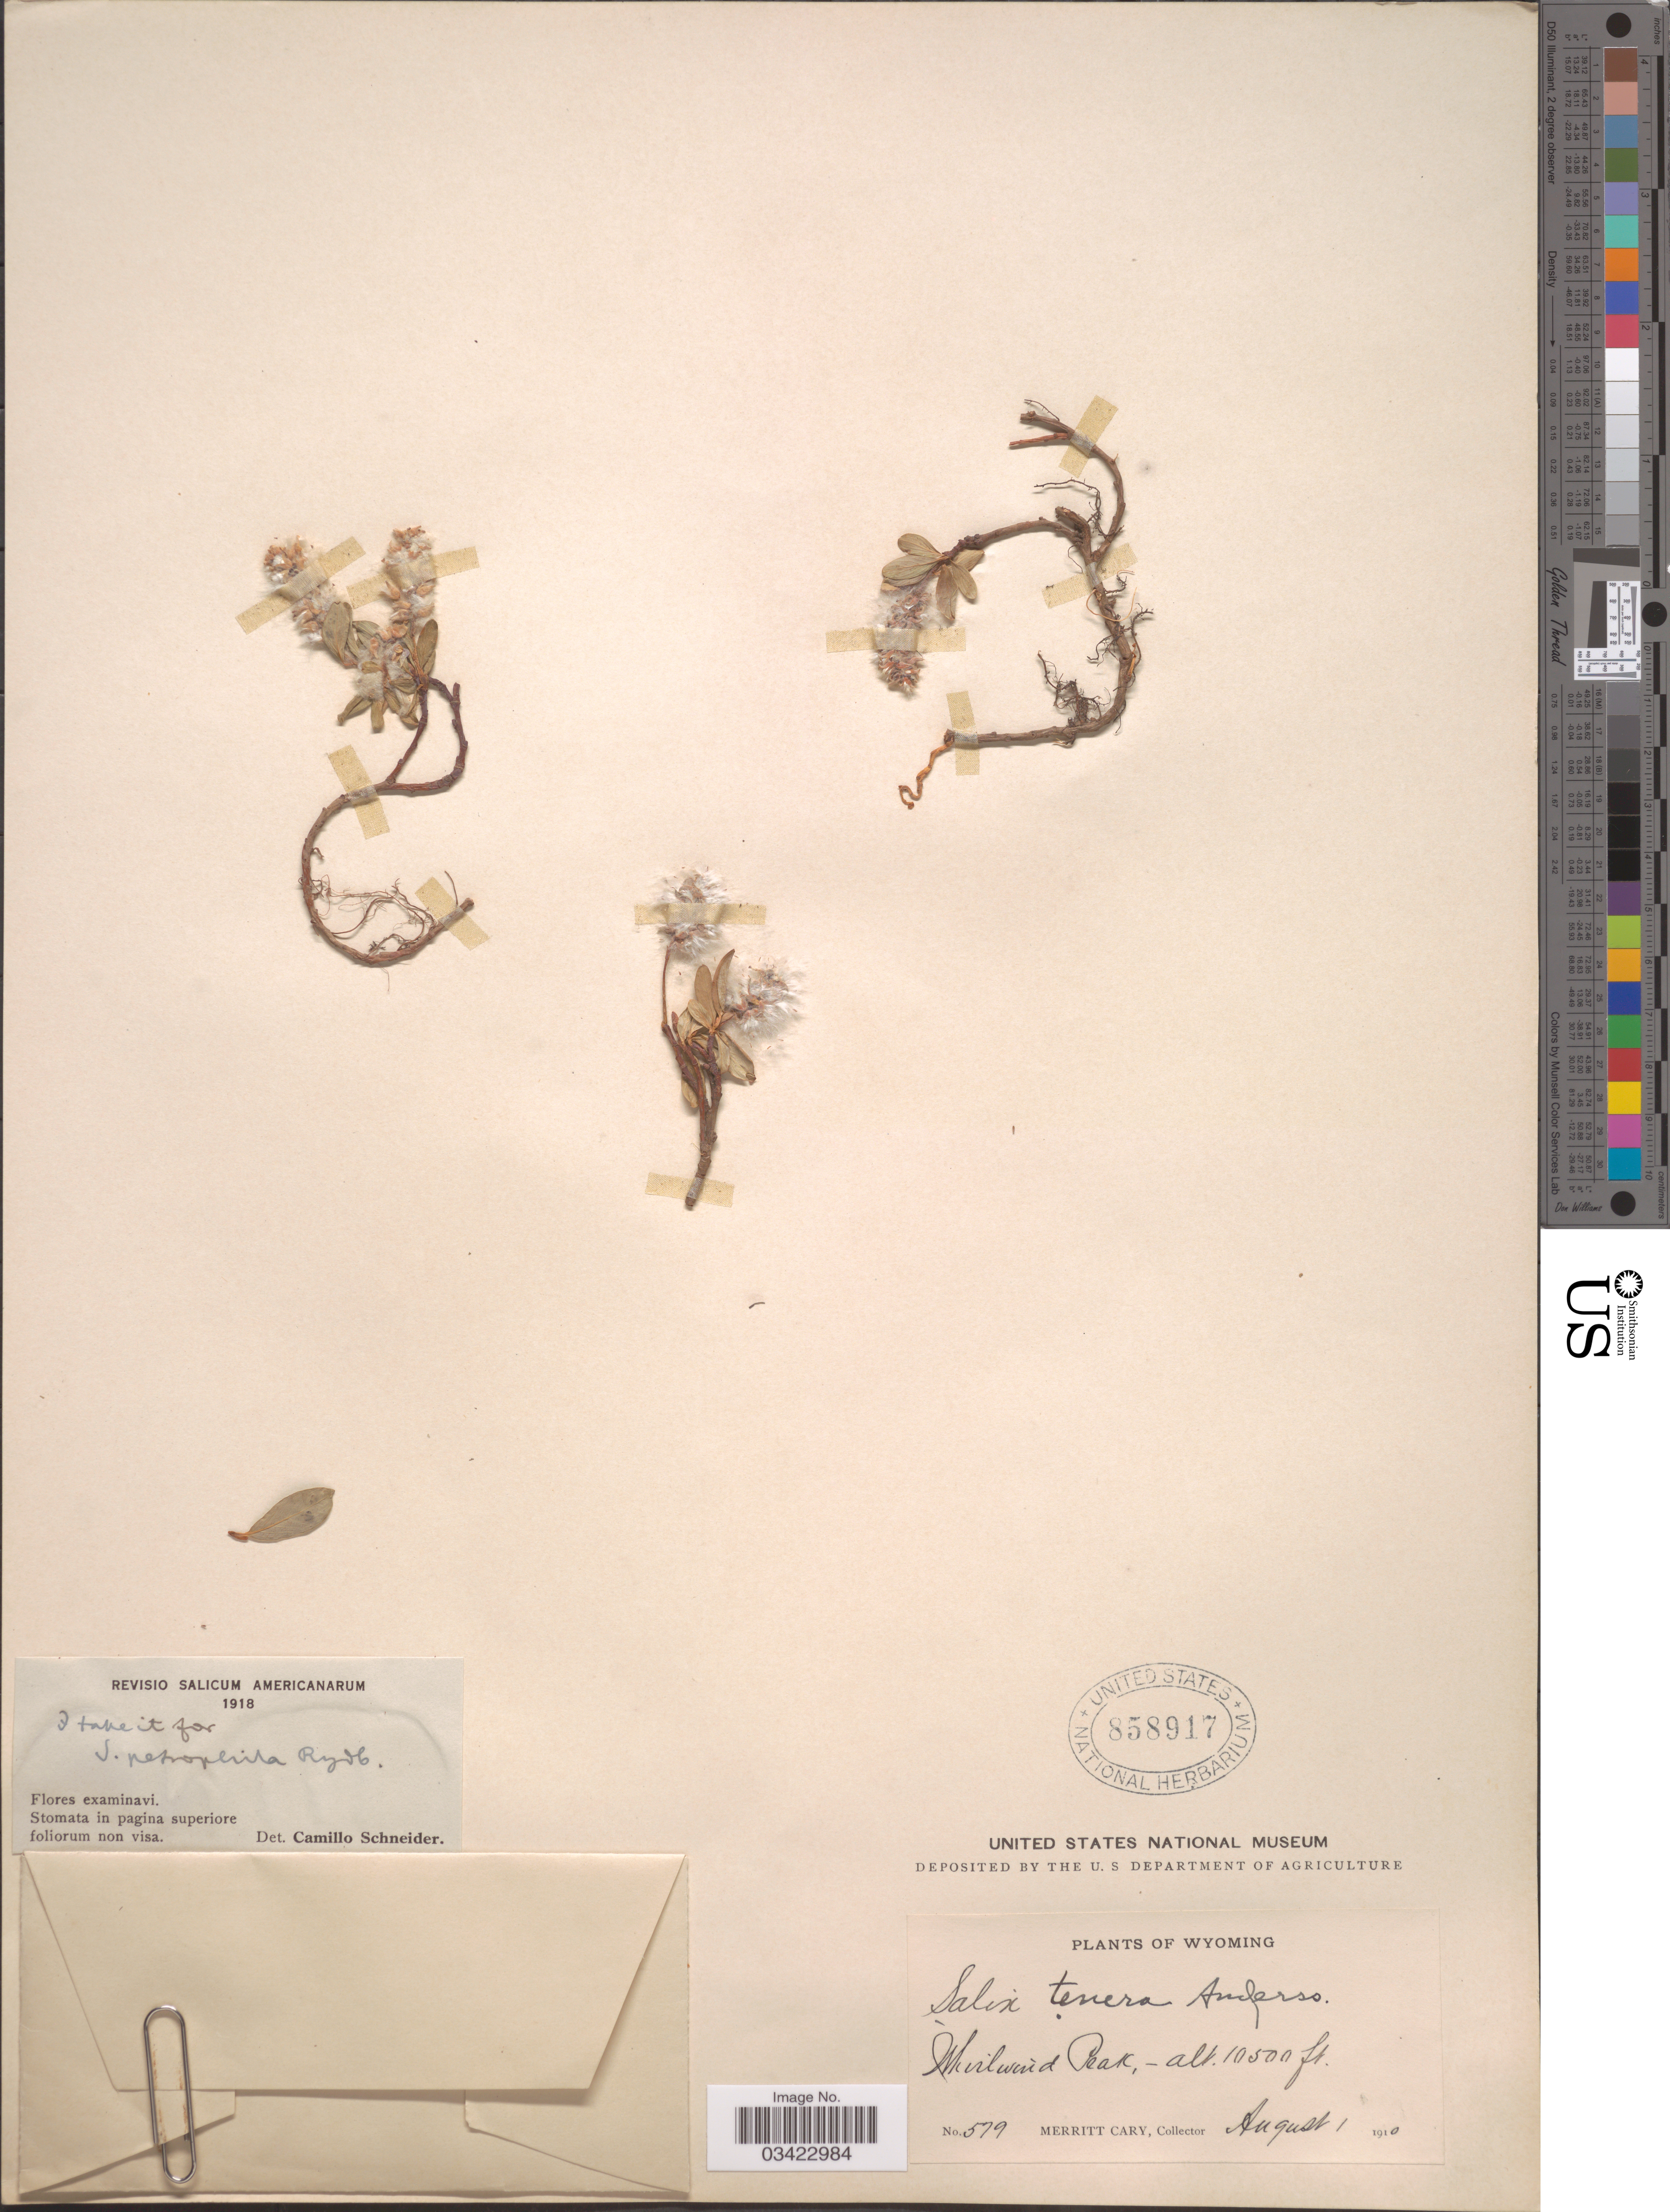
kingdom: Plantae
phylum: Tracheophyta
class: Magnoliopsida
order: Malpighiales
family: Salicaceae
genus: Salix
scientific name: Salix anglorum var. antiplasta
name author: C.K. Schneid.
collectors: M. Cary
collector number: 579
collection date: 1910-08-01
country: United States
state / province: Wyoming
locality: Wirlwind Peak.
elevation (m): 3200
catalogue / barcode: US 858917